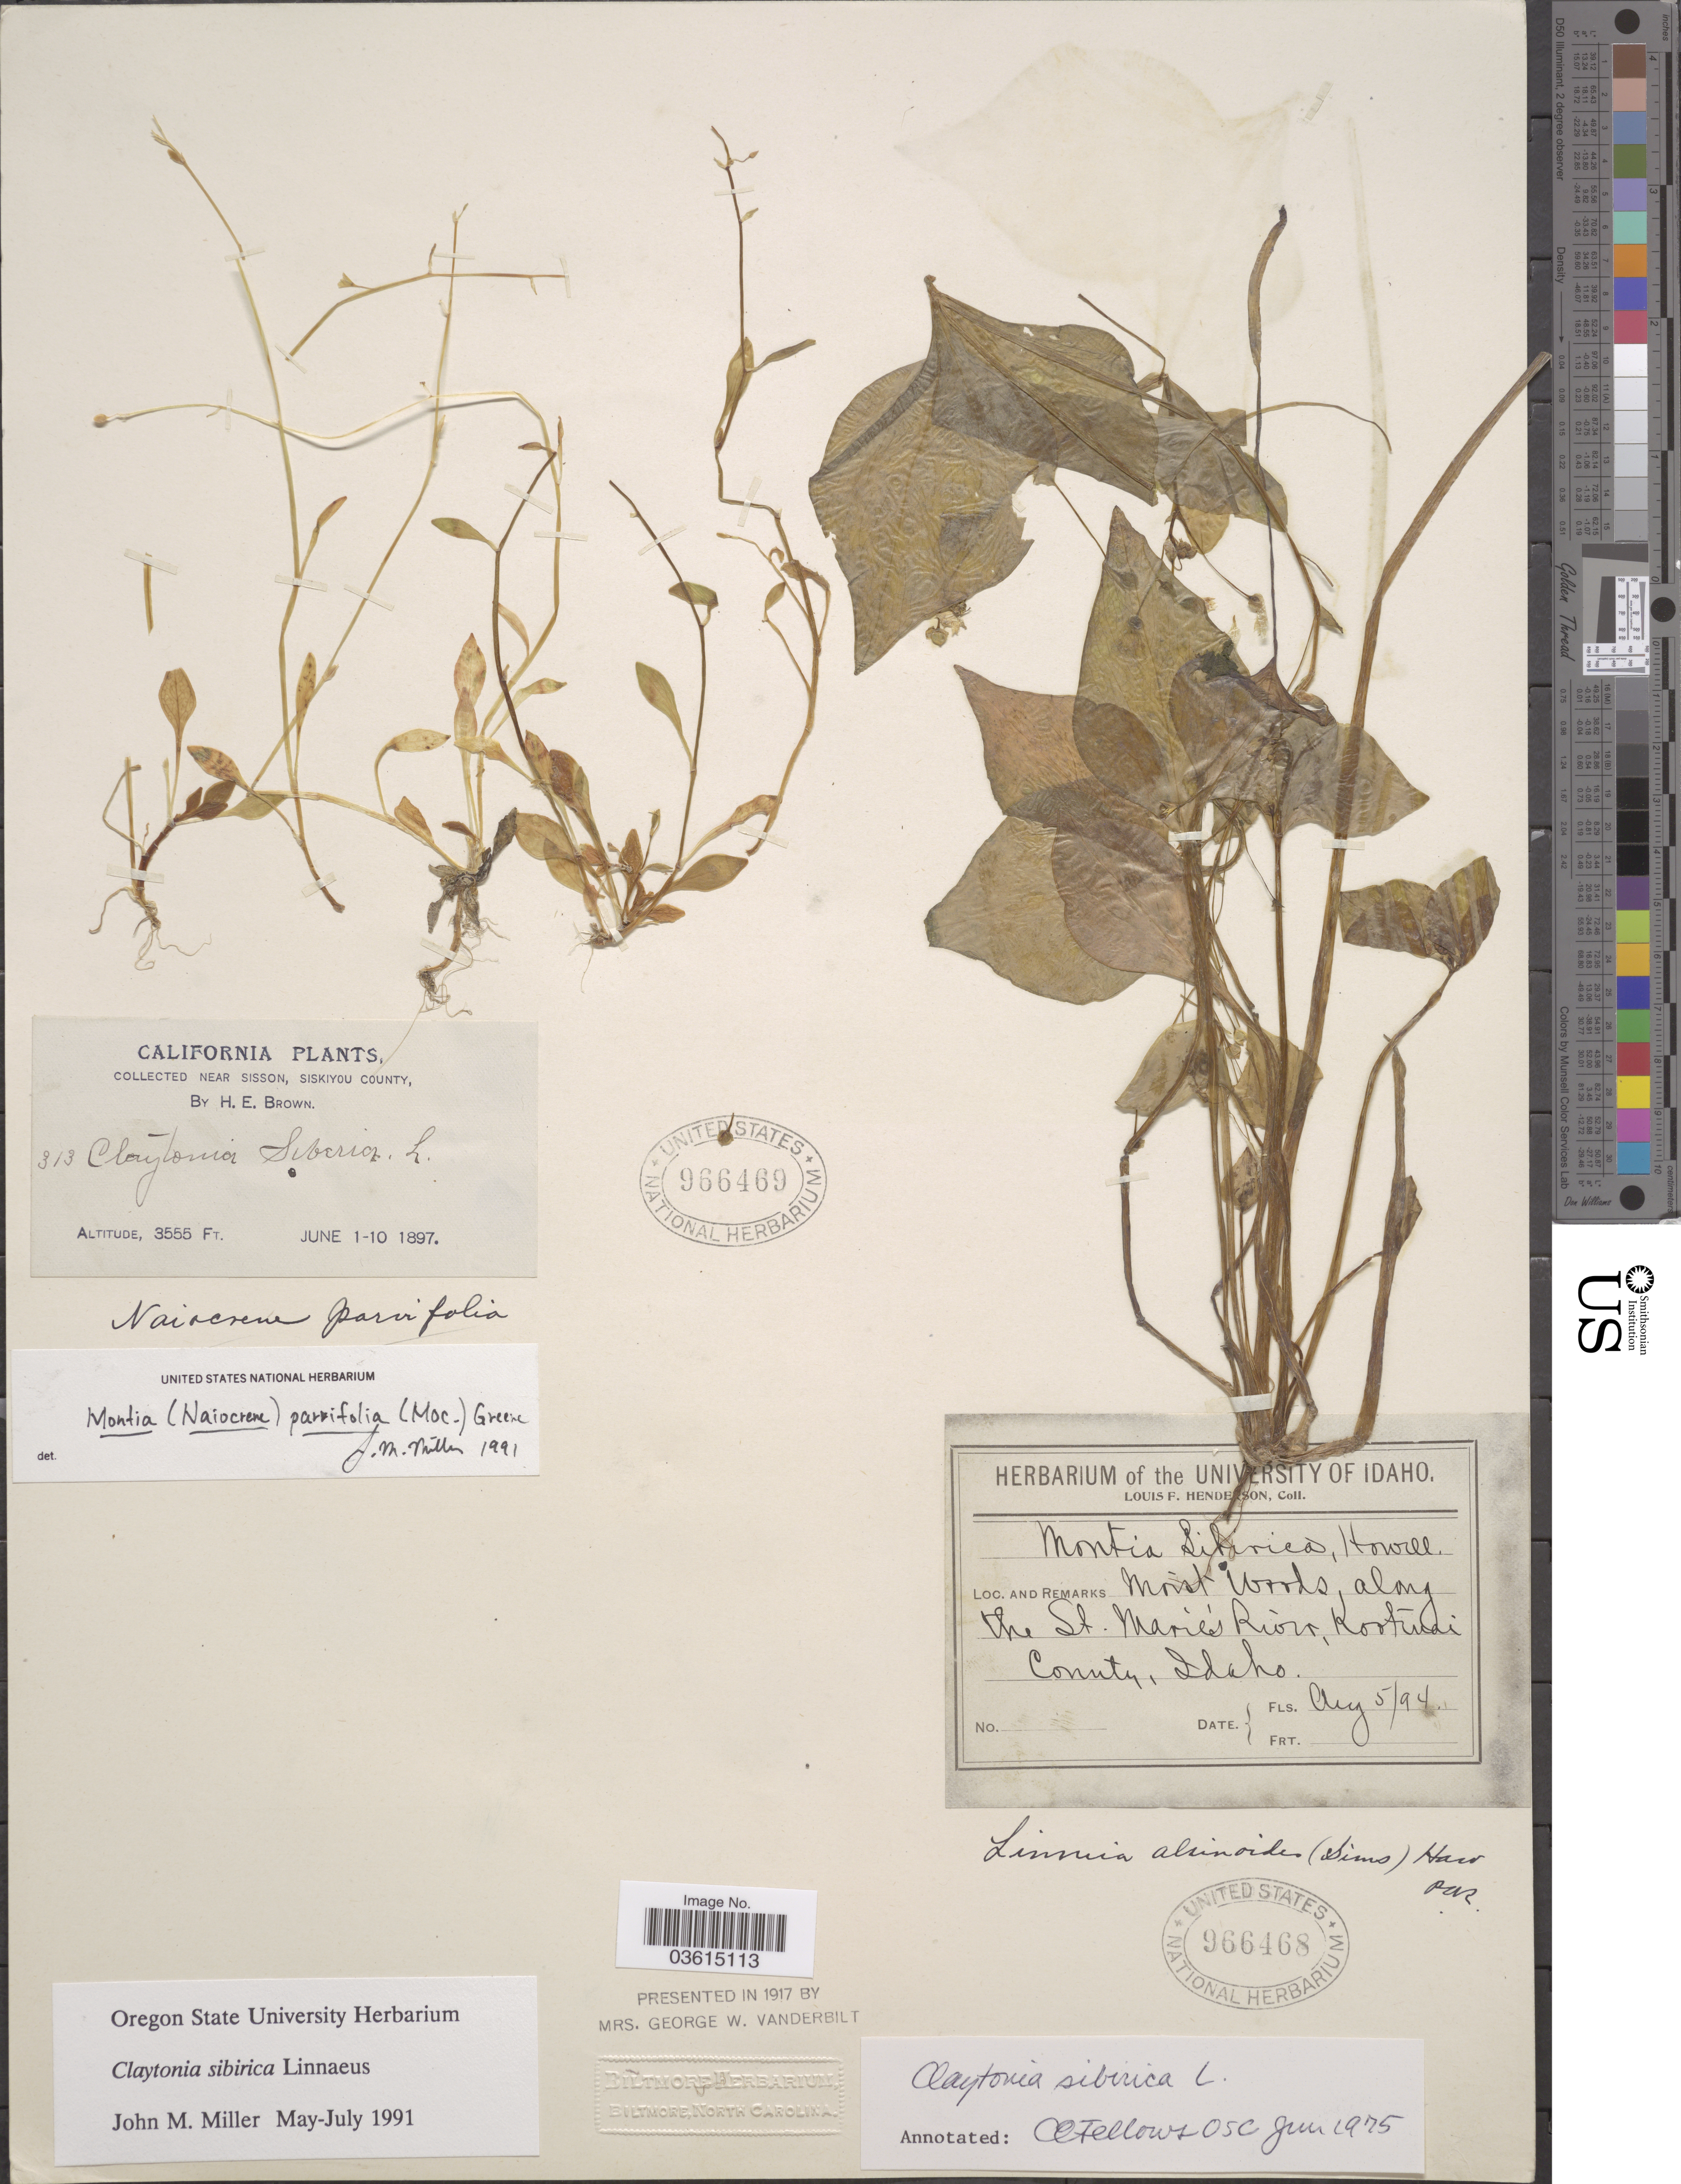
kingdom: Plantae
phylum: Tracheophyta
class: Magnoliopsida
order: Caryophyllales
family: Montiaceae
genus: Claytonia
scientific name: Claytonia sibirica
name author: L.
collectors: L. Henderson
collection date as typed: Transcribed d/m/y: 5/8/94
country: United States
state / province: Idaho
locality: Along the St. Marie's River, Kootenai County.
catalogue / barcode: US 966468-2